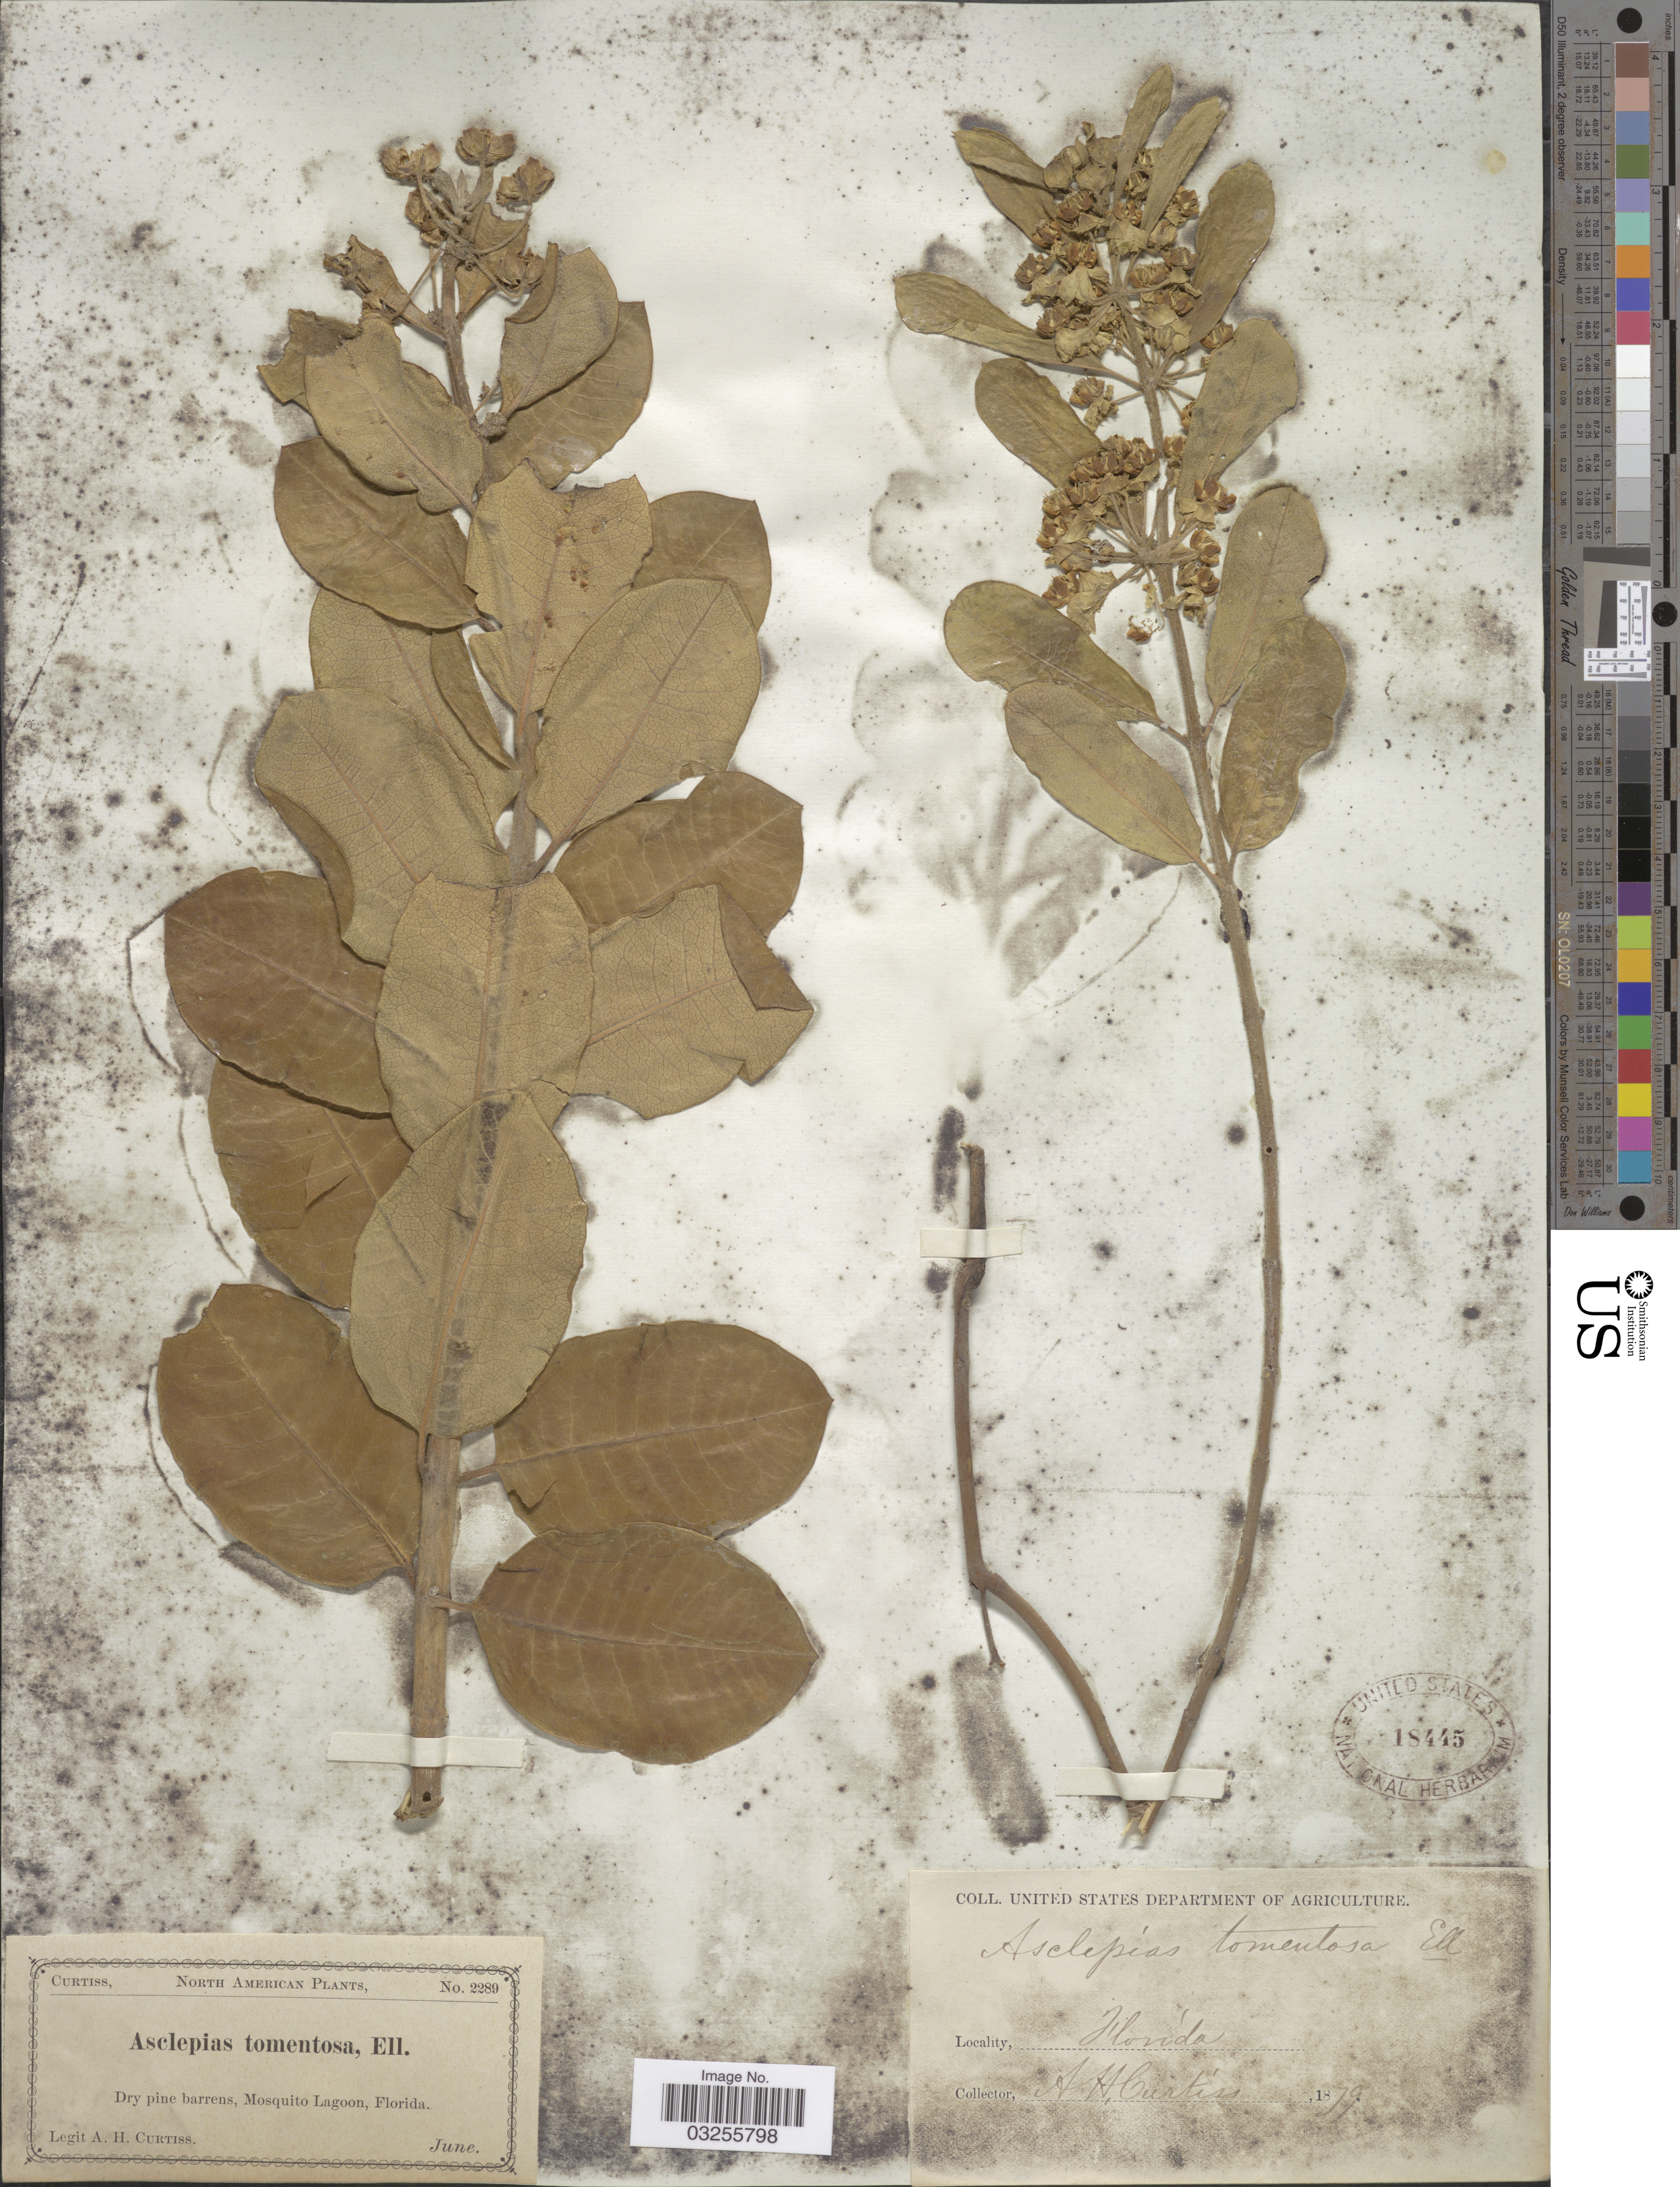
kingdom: Plantae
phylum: Tracheophyta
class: Magnoliopsida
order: Gentianales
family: Apocynaceae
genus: Asclepias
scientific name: Asclepias tomentosa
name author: Elliott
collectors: A. H. Curtiss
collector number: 2289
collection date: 1879-06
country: United States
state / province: Florida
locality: Dry pine barrens, Mosquito, Lagoon.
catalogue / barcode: US 18445